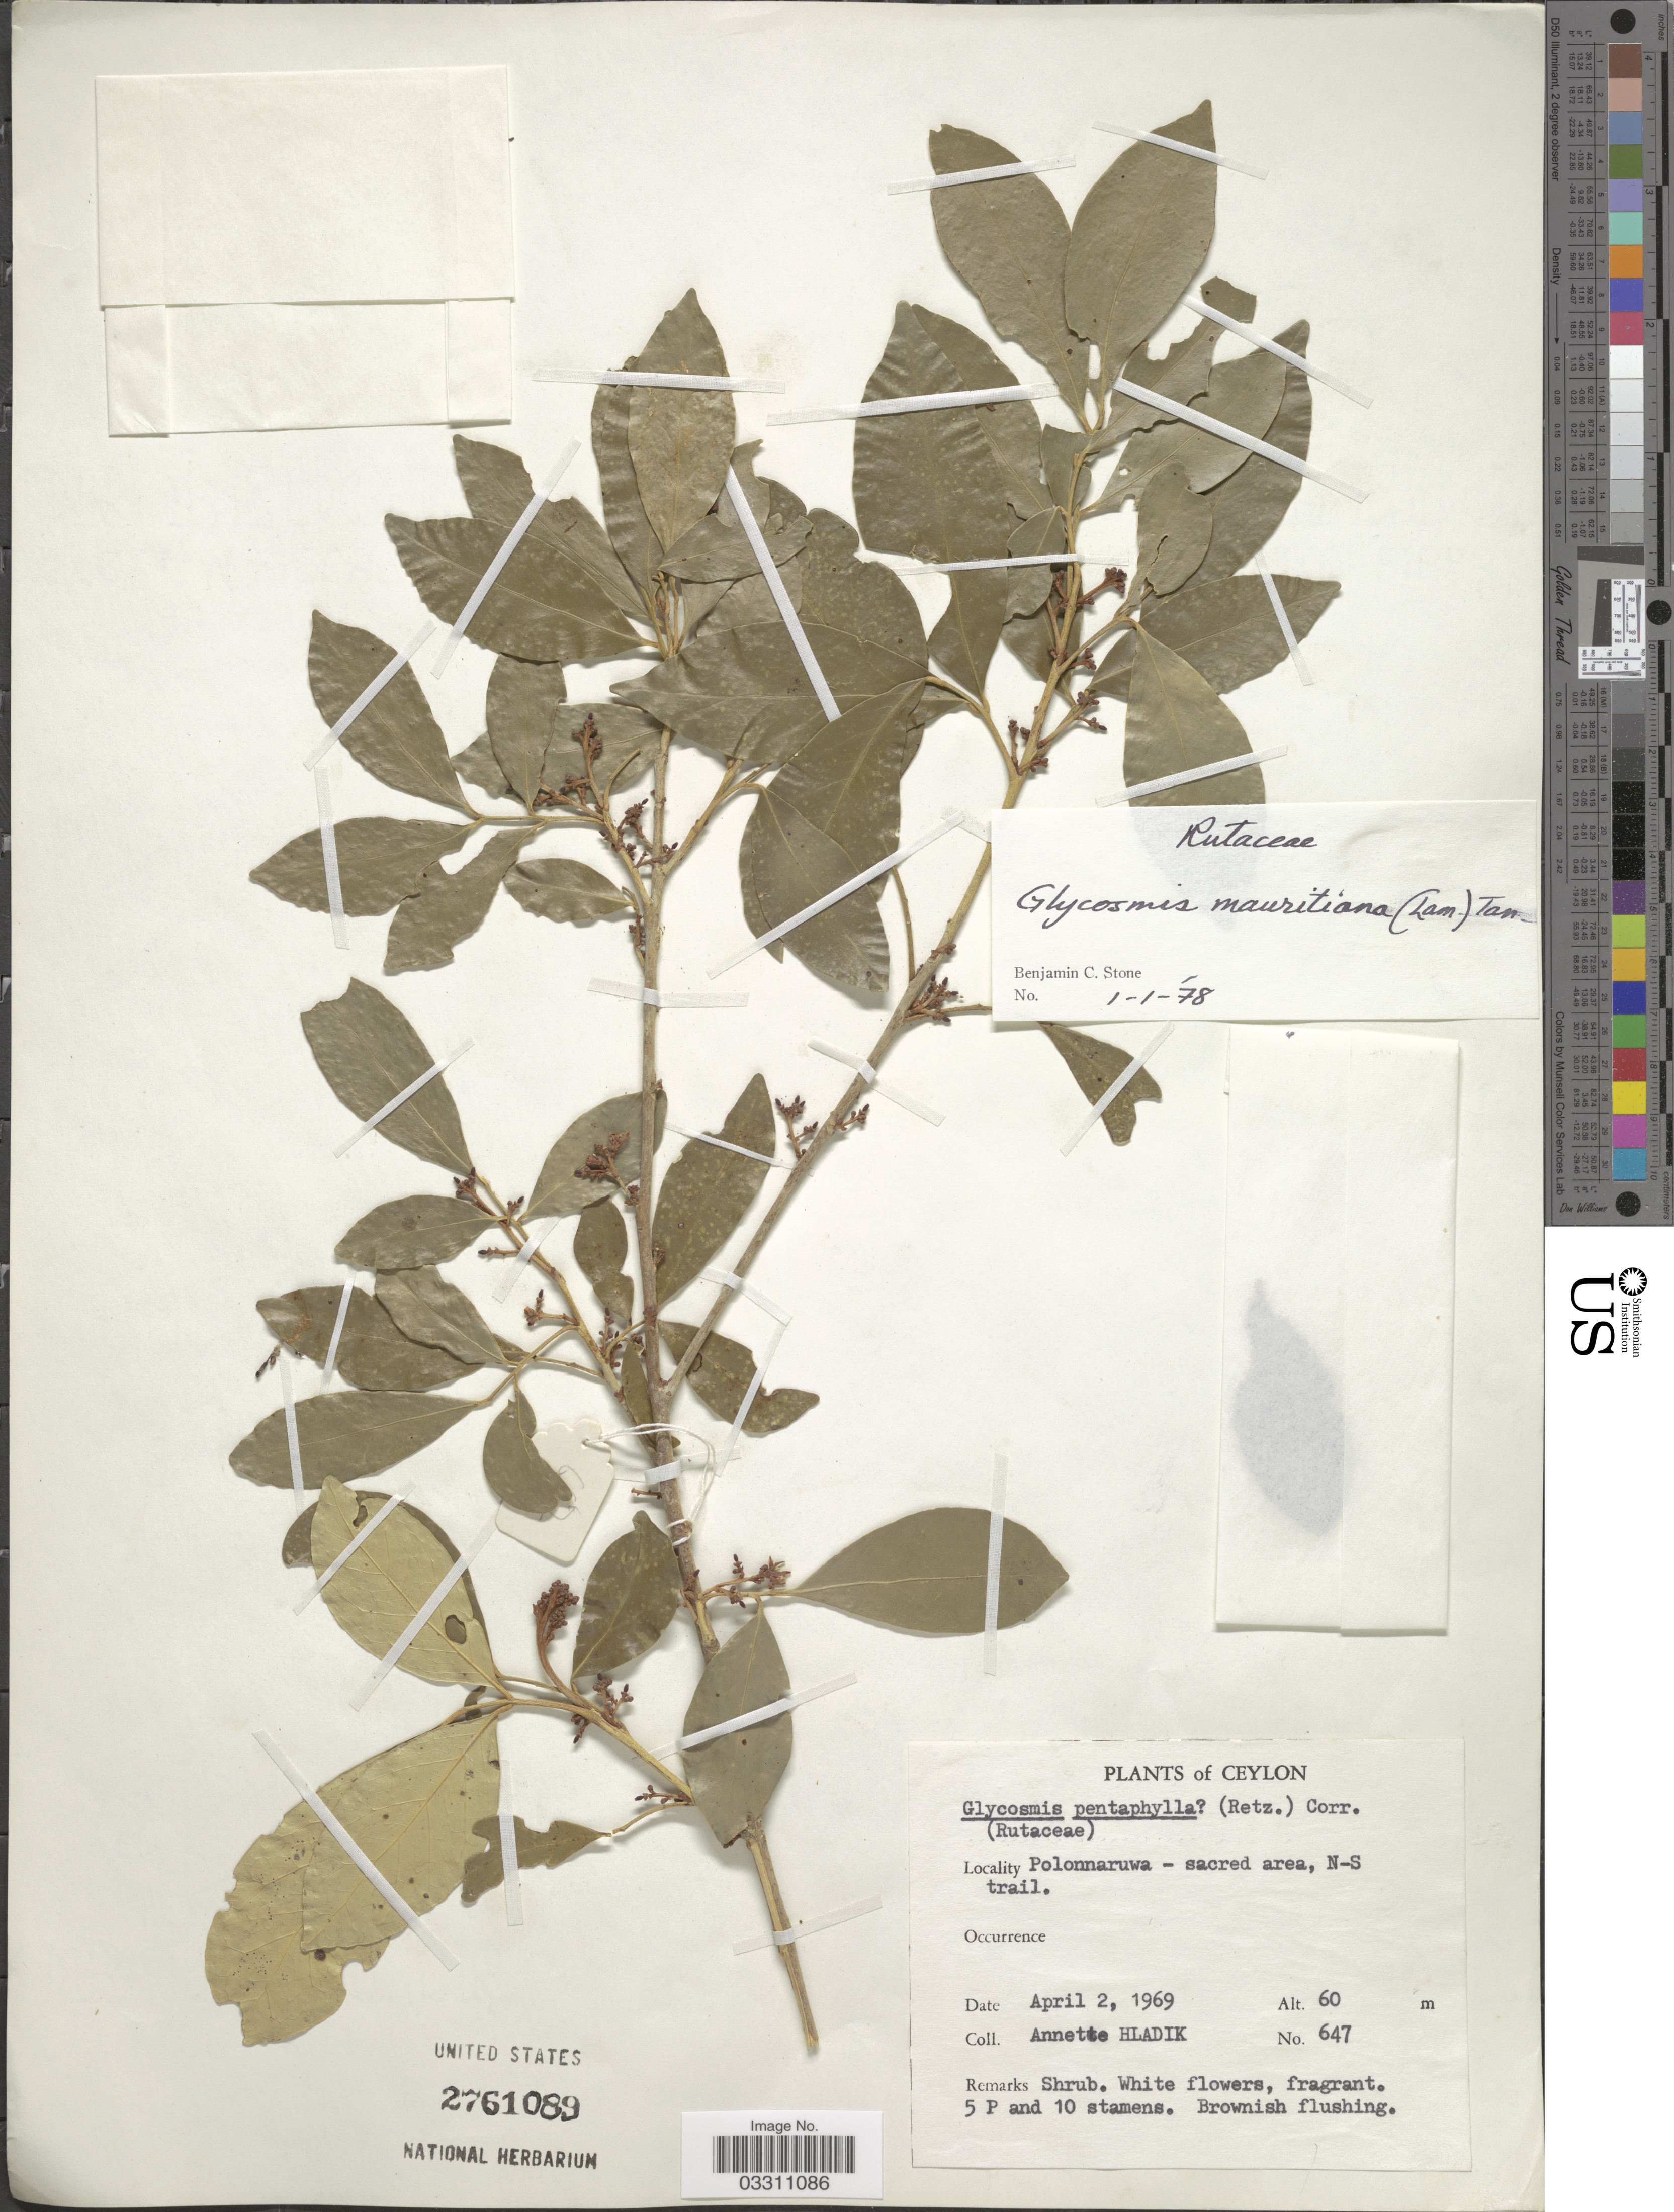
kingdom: Plantae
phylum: Tracheophyta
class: Magnoliopsida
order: Sapindales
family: Rutaceae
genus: Glycosmis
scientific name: Glycosmis mauritiana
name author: (Lamkey) Tanaka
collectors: A. Hladik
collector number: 647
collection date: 1969-04-02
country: Sri Lanka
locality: Ceylon, Polonnaruwa - sacred area, N-S trail.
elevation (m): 60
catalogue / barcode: US 2761089